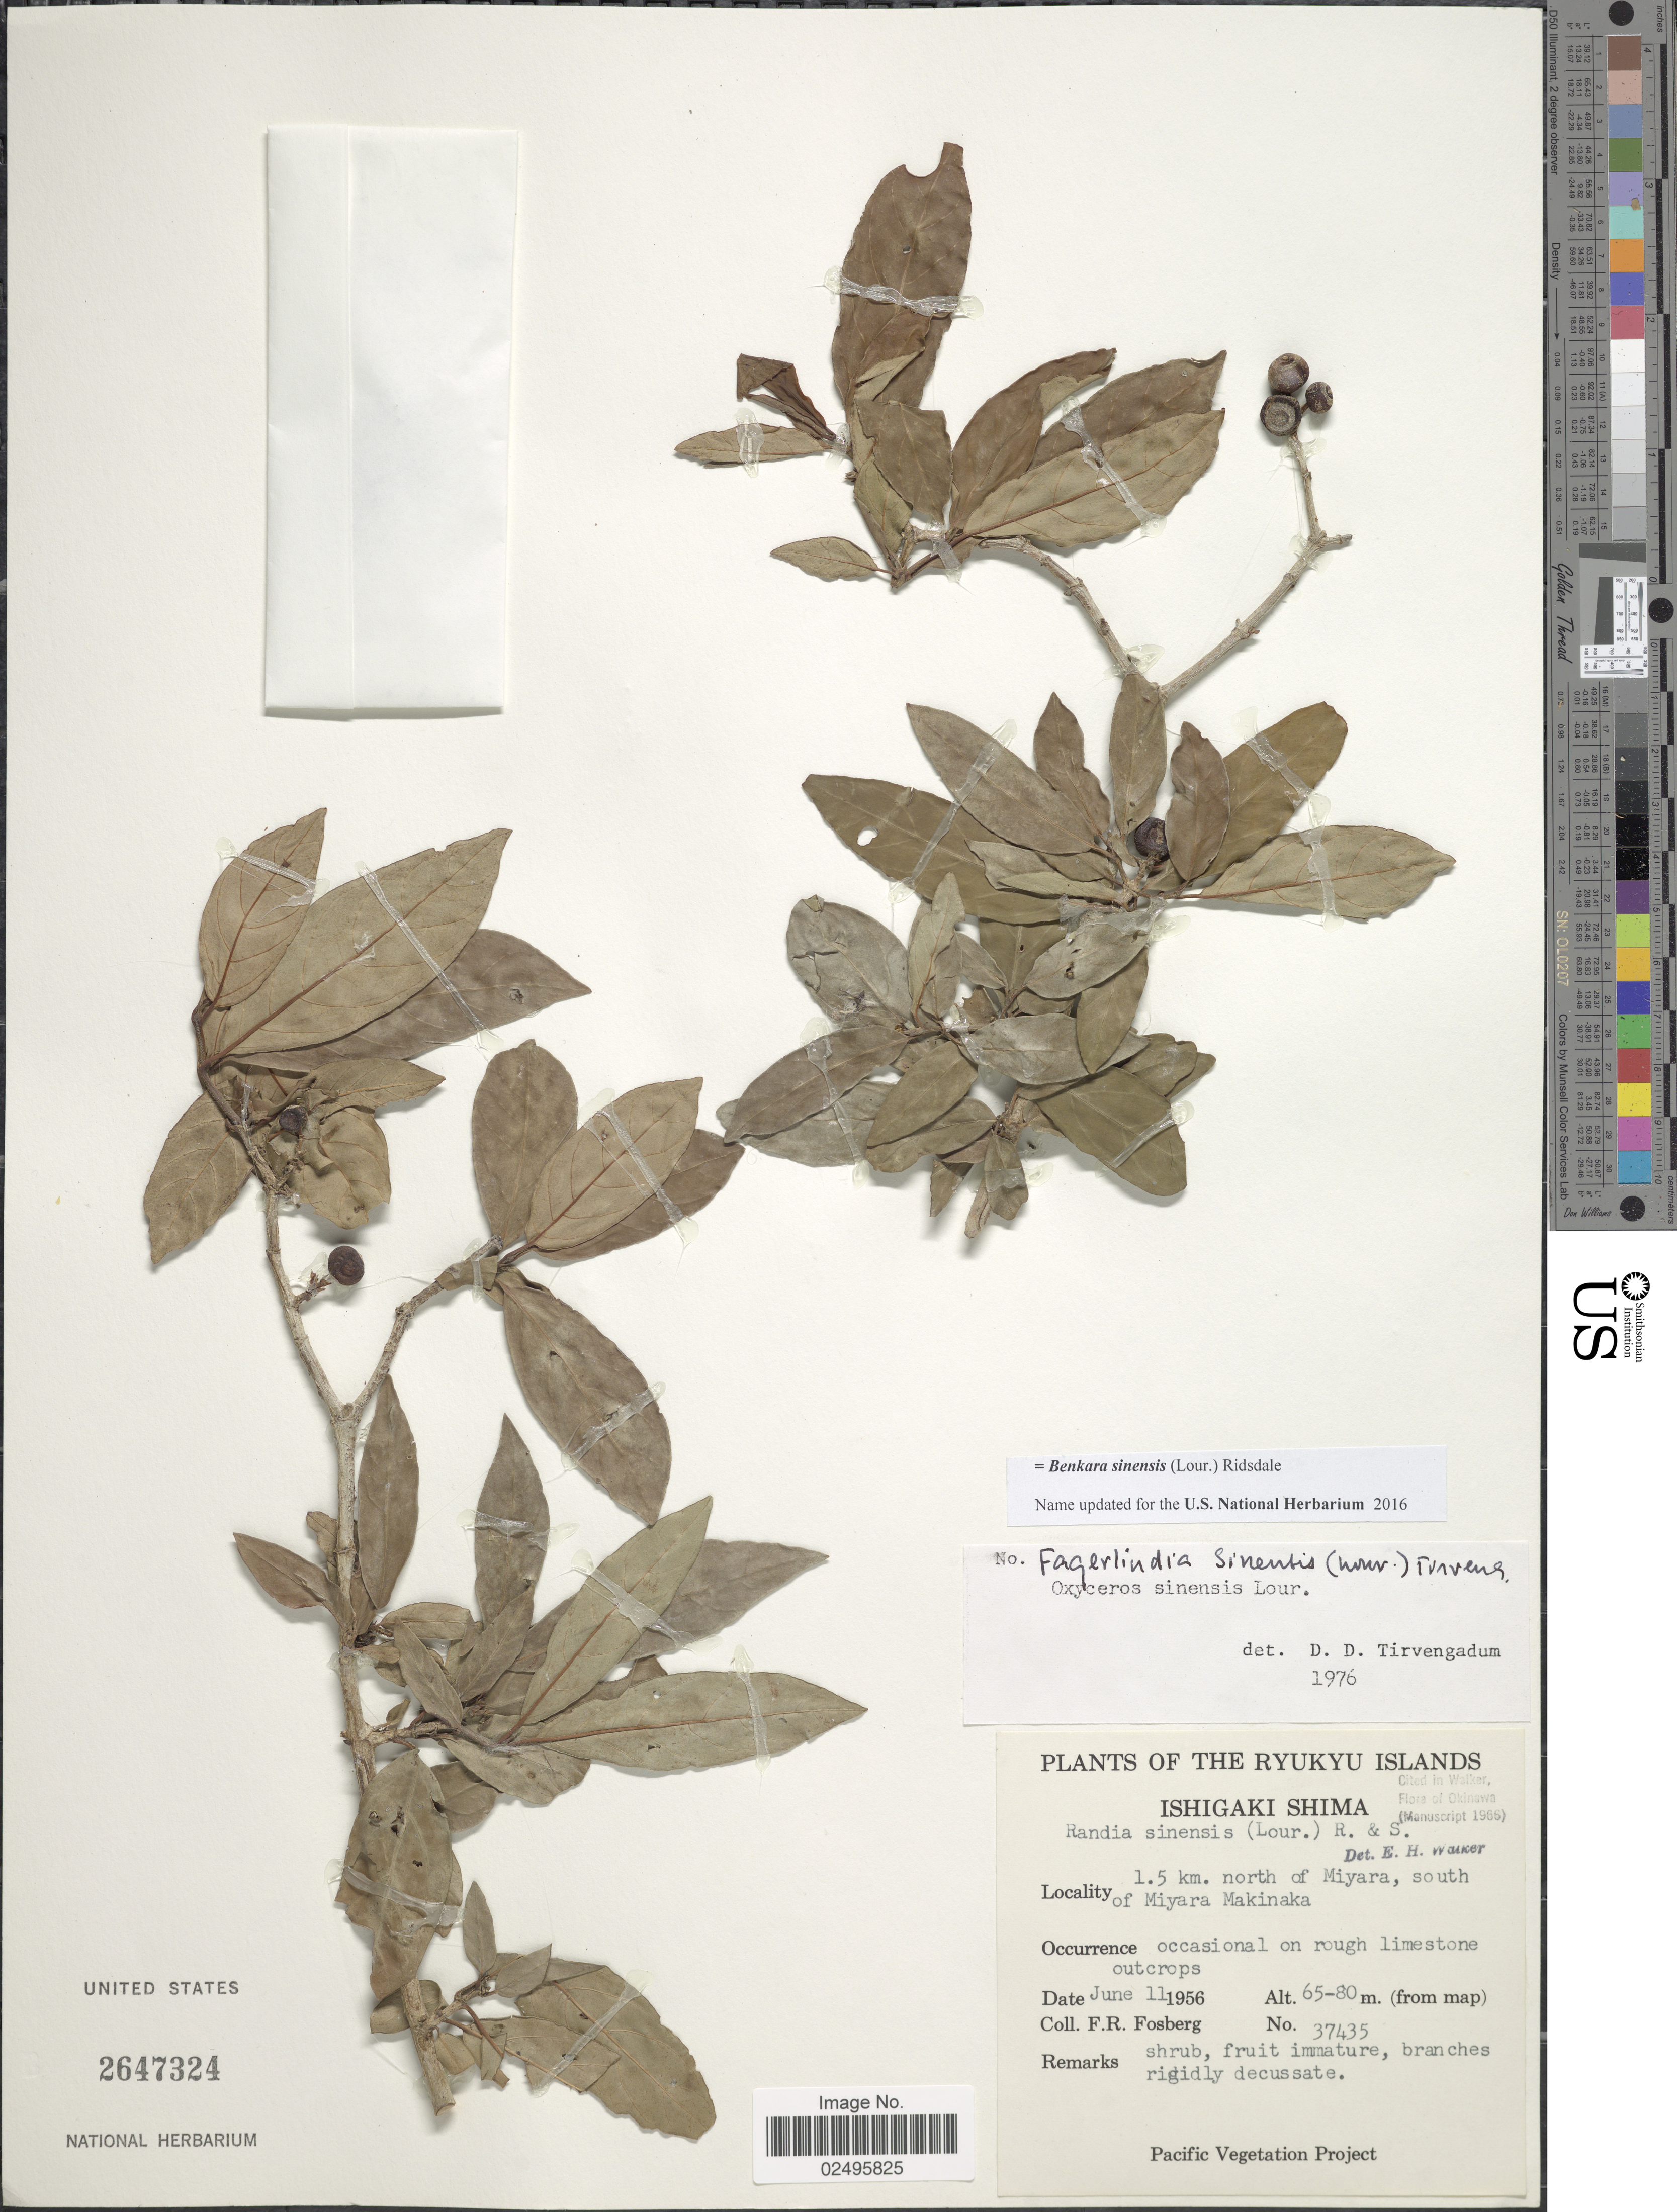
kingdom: Plantae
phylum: Tracheophyta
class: Magnoliopsida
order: Gentianales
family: Rubiaceae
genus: Oxyceros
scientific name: Oxyceros sinensis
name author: Lour.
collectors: F. R. Fosberg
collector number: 37435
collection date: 1956-06-11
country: Japan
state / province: Okinawa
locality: The Ryukyu Island. Ishigaki Shima. 1.5 km north of Miyara, south of Miyara Makinaka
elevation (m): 65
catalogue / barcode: US 2647324